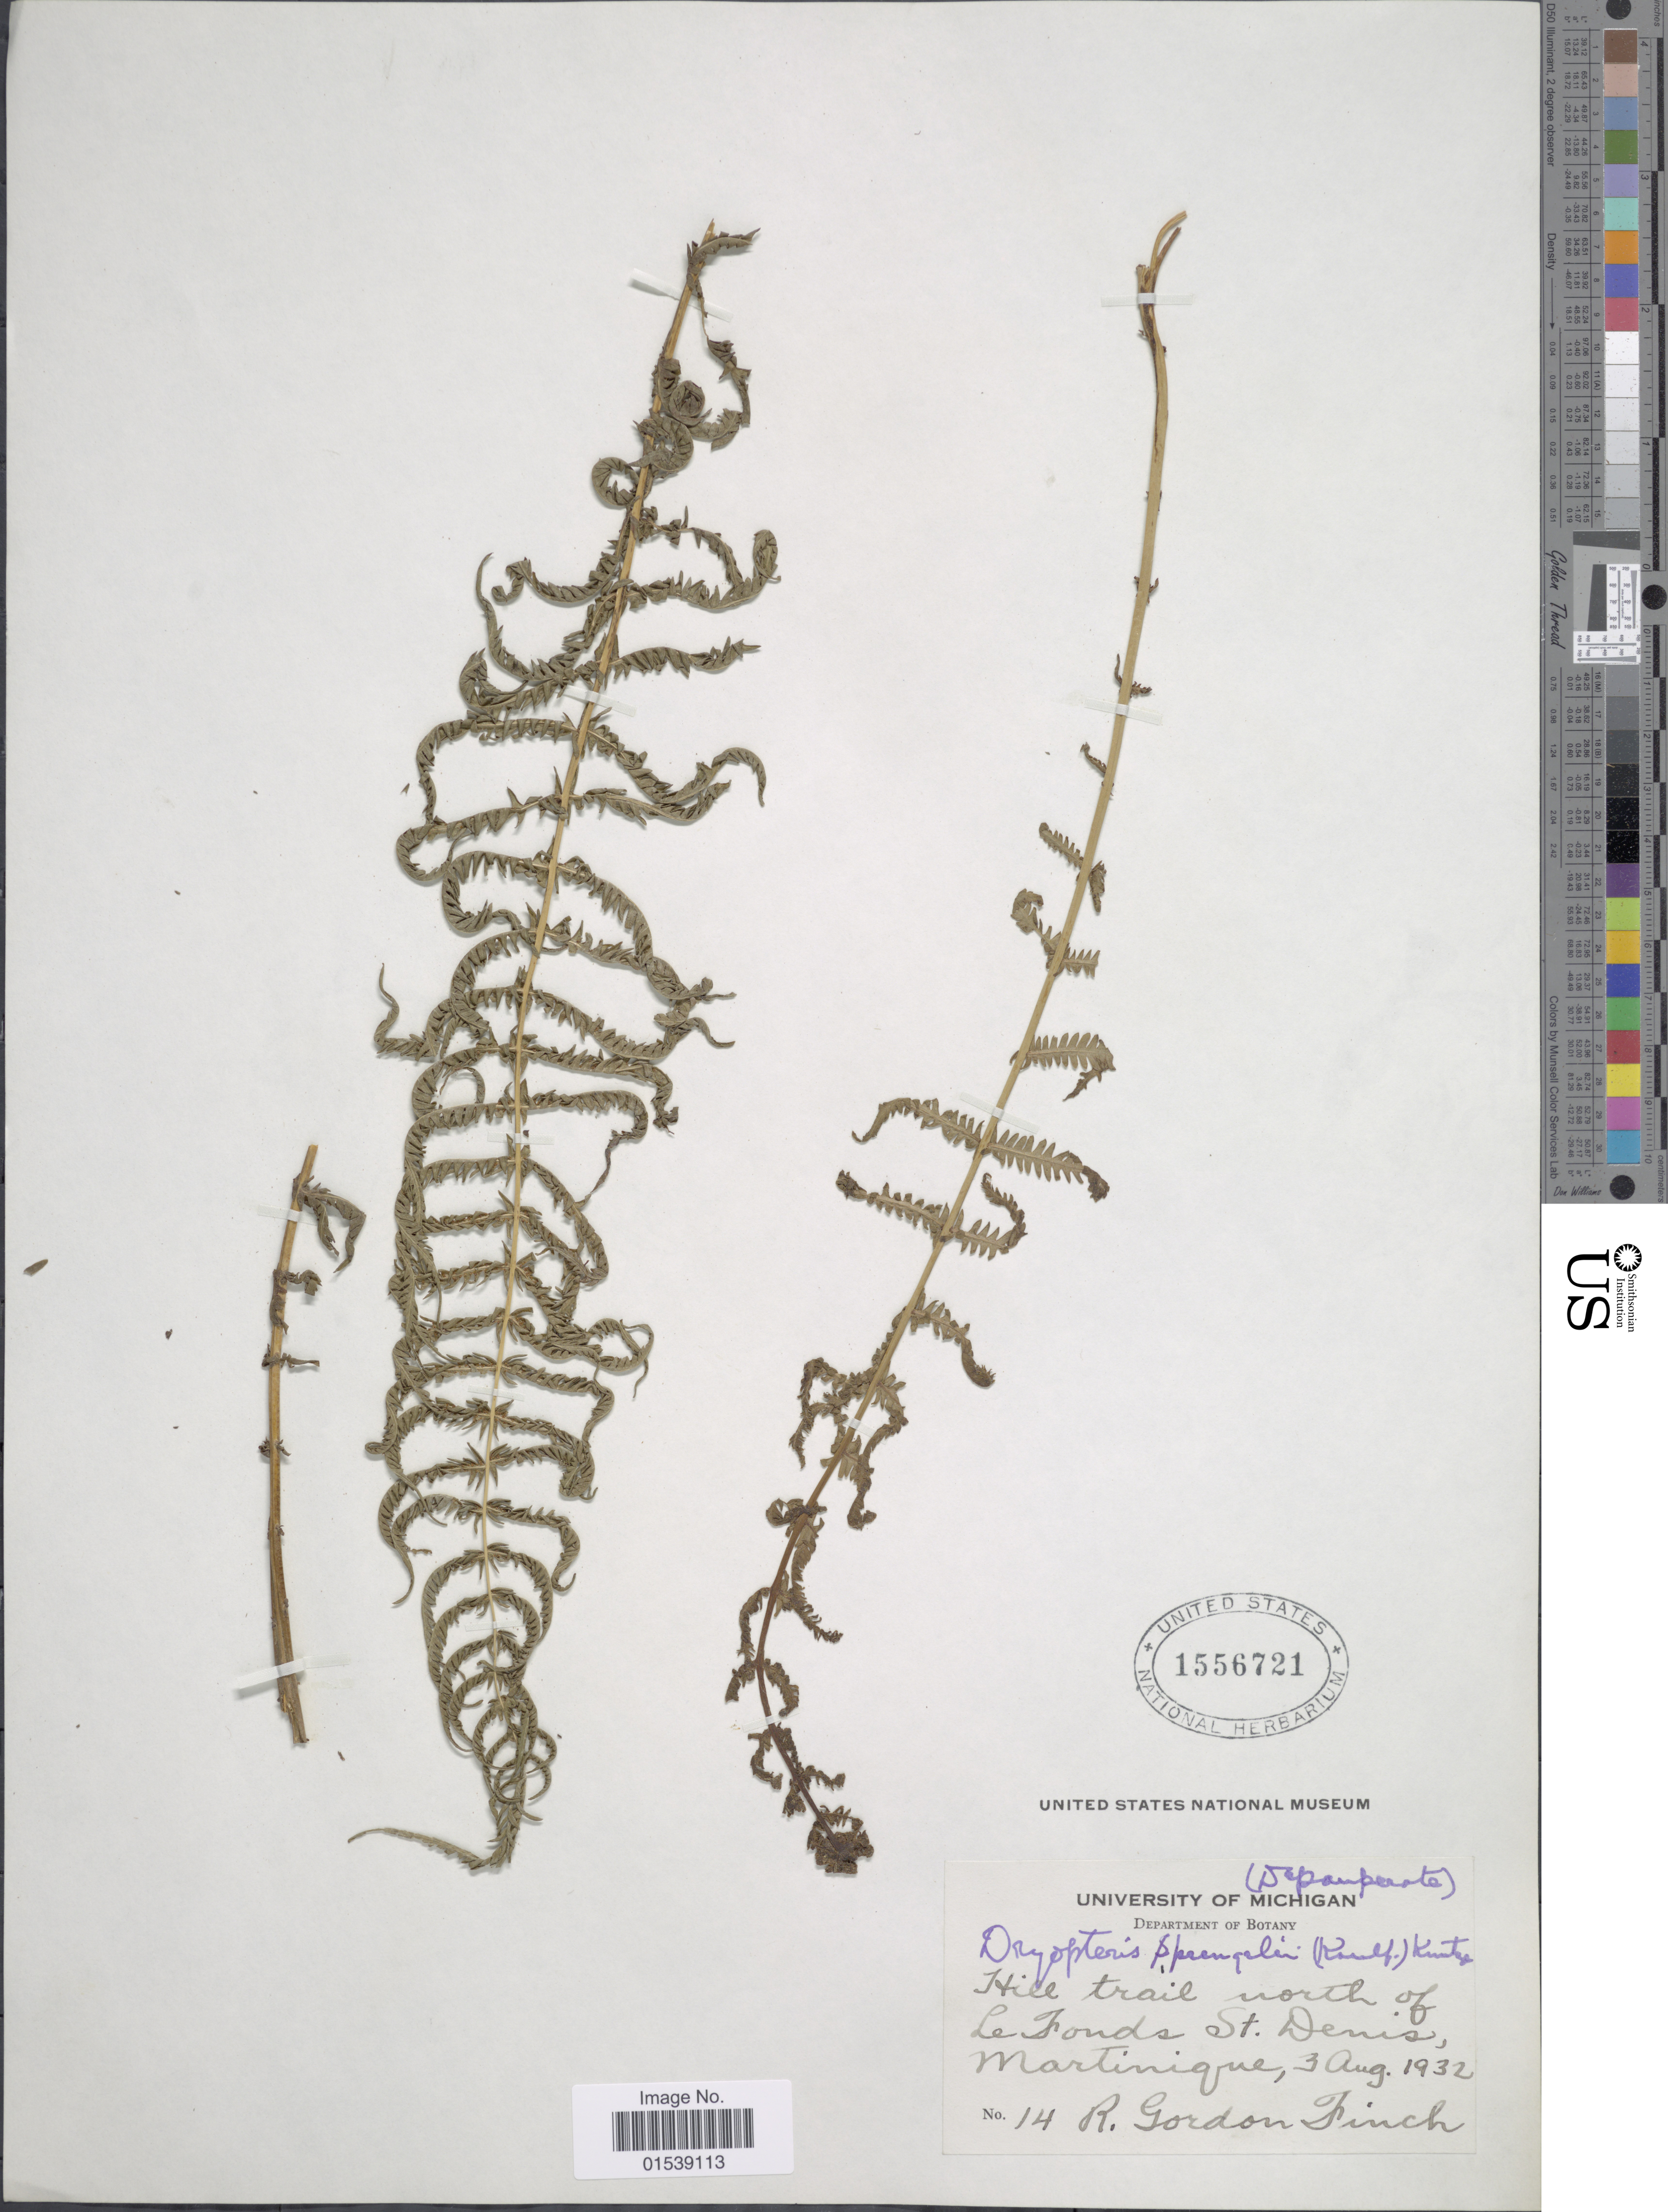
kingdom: Plantae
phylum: Tracheophyta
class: Polypodiopsida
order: Polypodiales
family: Thelypteridaceae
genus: Amauropelta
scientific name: Amauropelta balbisii (Spreng.) comb. nov., ined. 2015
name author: (Spreng.)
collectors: R. Finch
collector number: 14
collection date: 1932-08-03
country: Martinique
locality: Department of Botany, Hill trail north of Le Fonds St. Denis, Martinique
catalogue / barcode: US 1556721